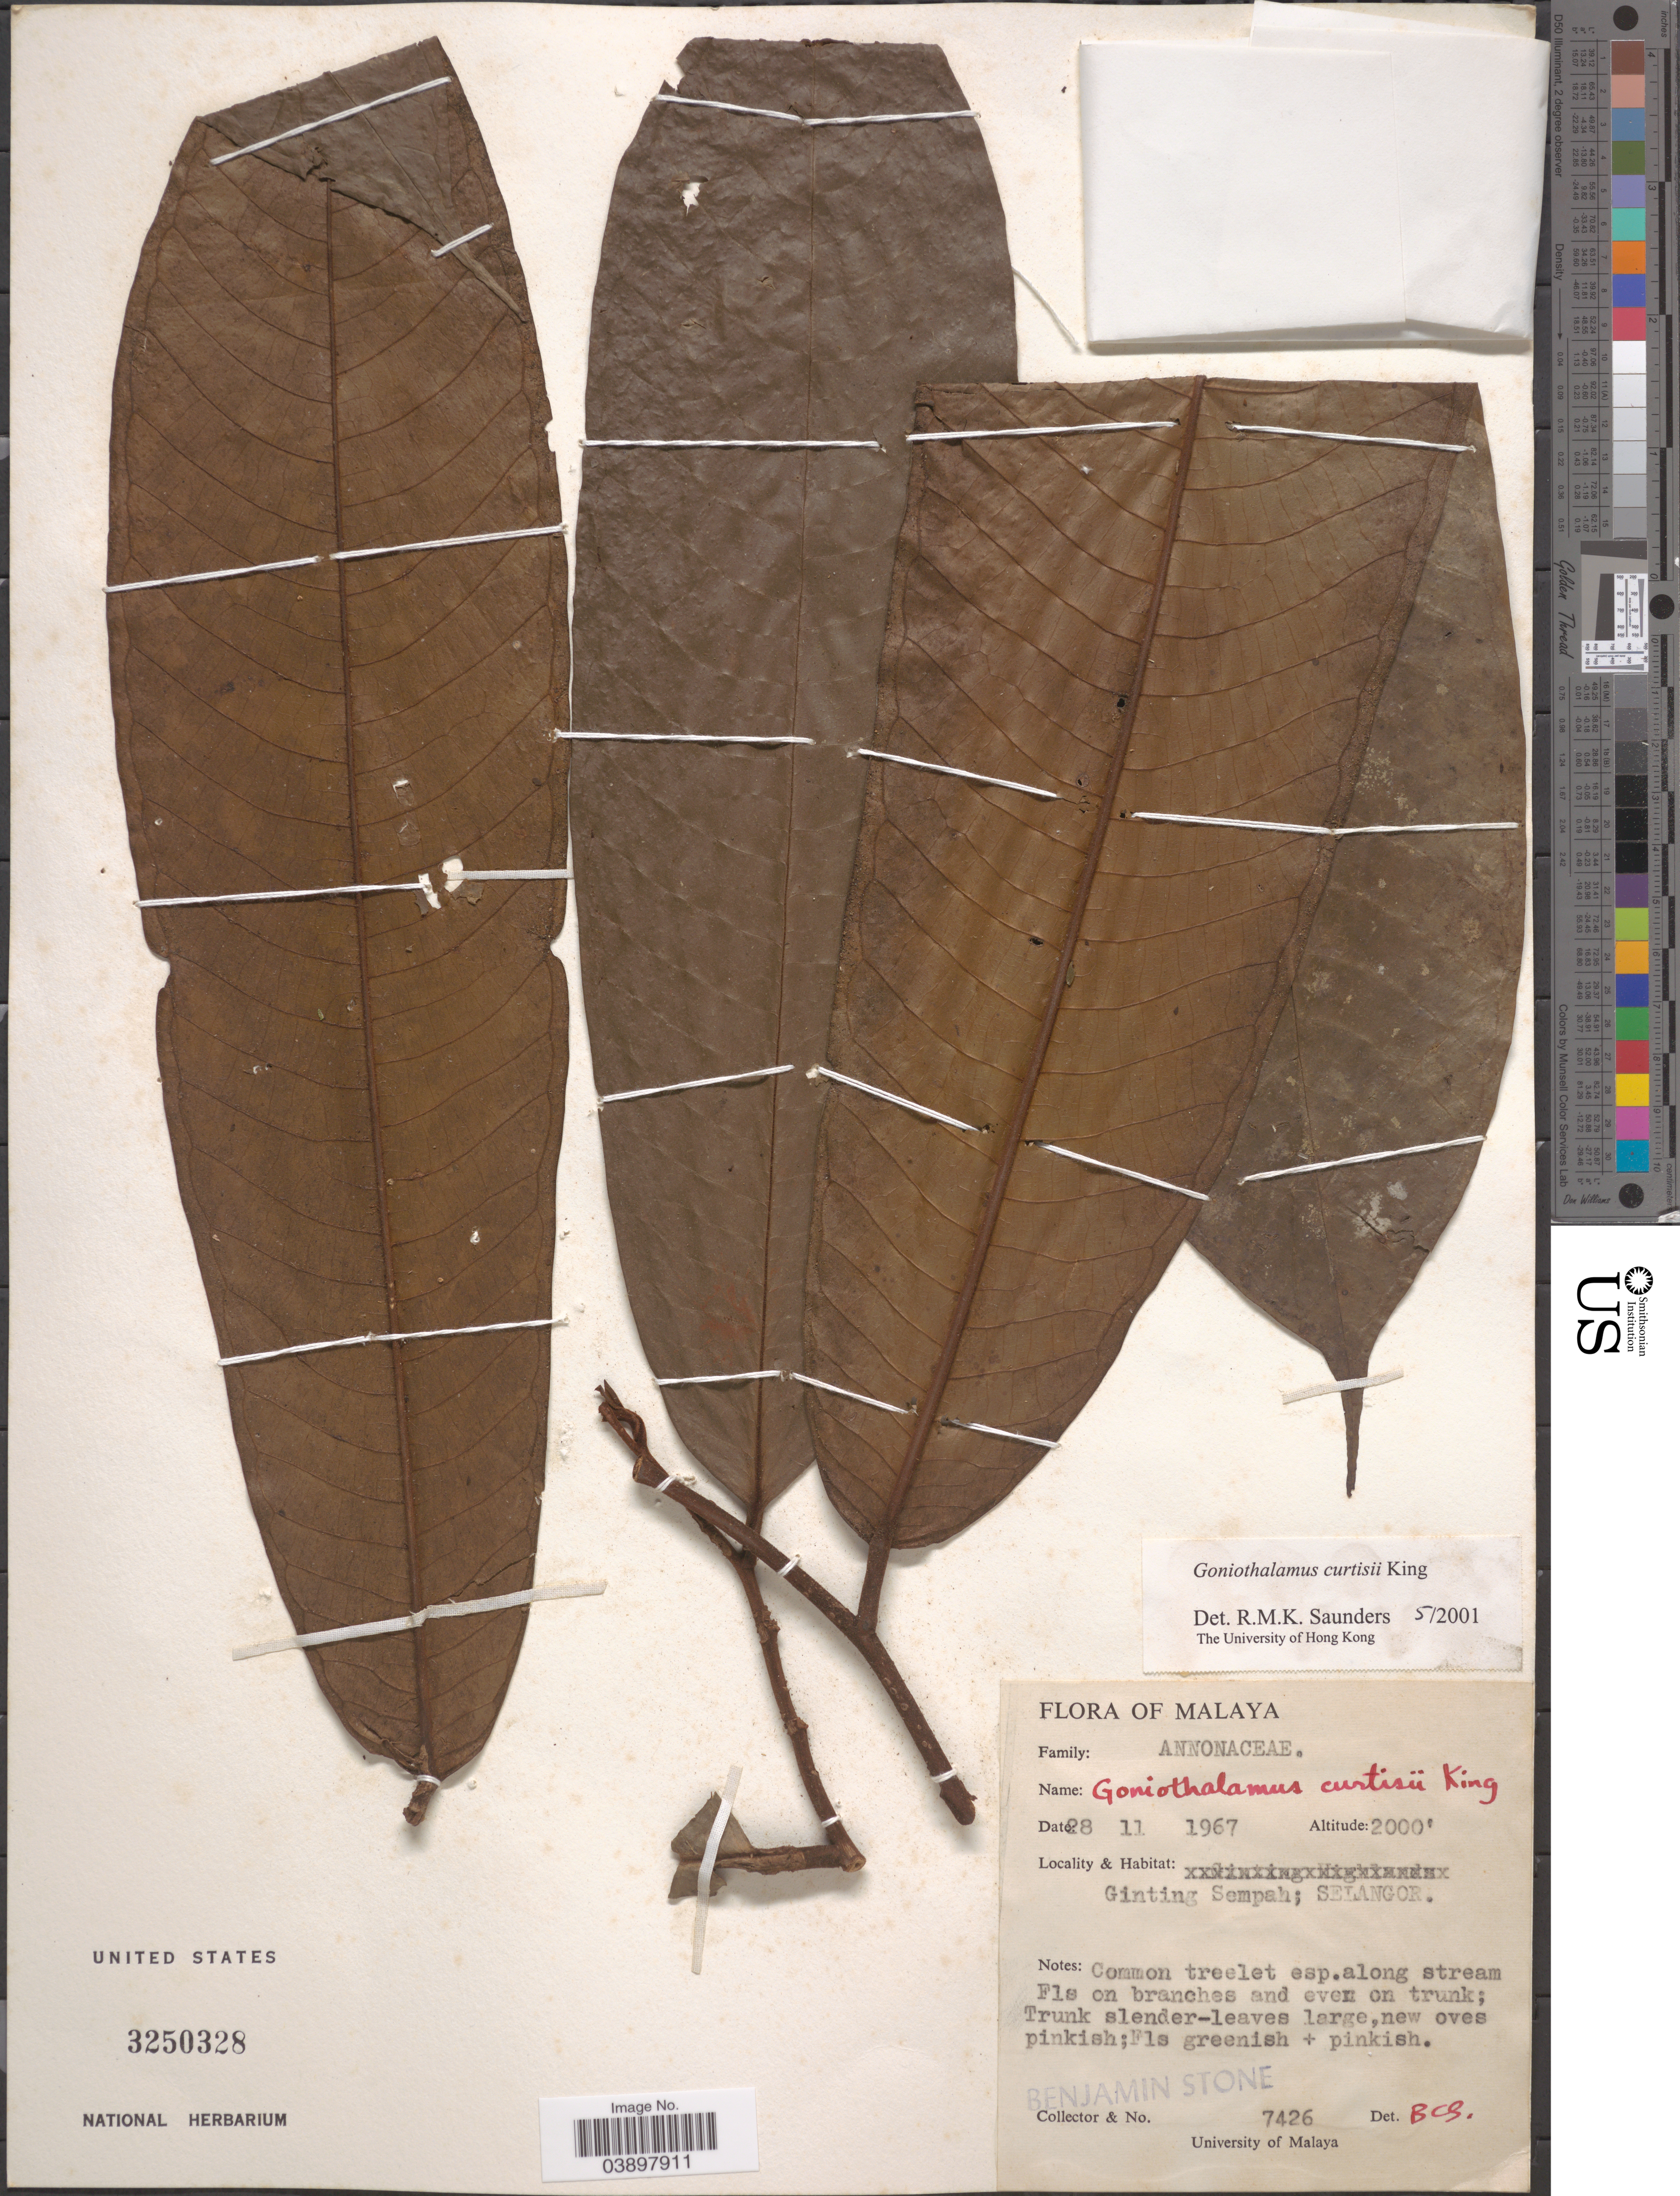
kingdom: Plantae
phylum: Tracheophyta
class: Magnoliopsida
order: Magnoliales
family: Annonaceae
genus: Goniothalamus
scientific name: Goniothalamus curtisii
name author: King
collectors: B. C. Stone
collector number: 7426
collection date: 1967-11-28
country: Malaysia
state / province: Selangor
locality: Malaya. Ginting Sempah. Along stream.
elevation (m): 610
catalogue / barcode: US 3250328